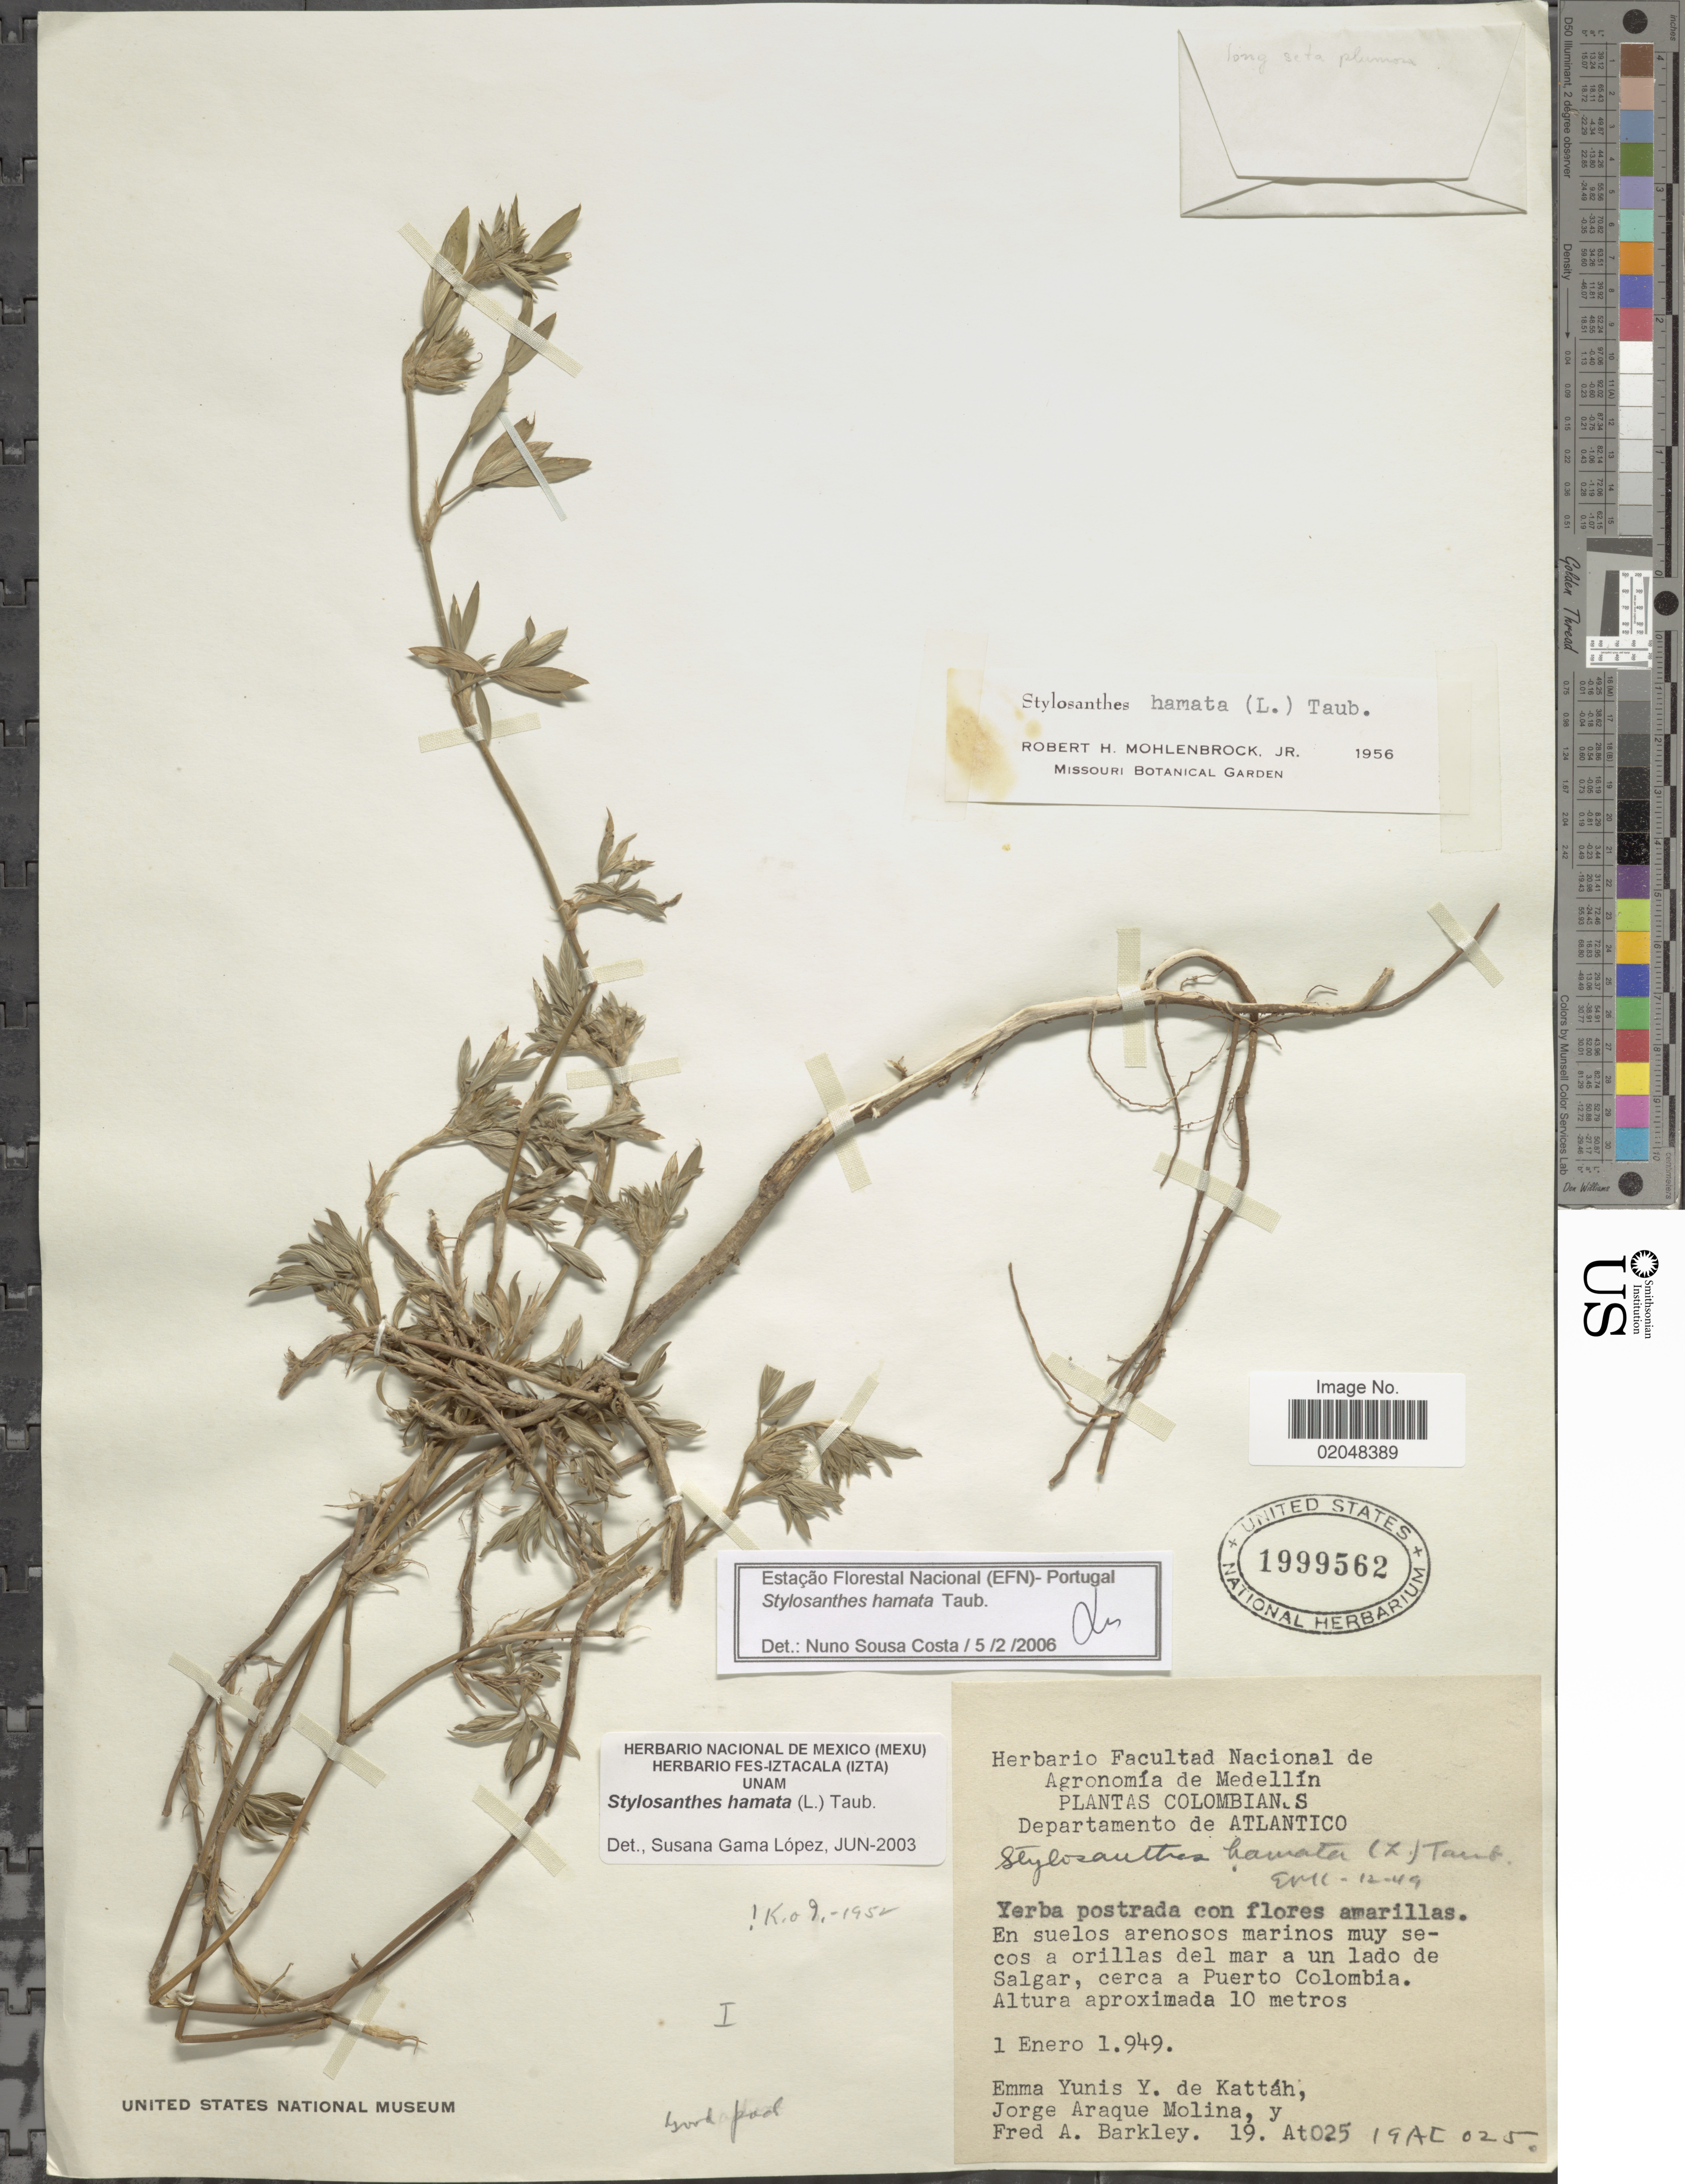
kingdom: Plantae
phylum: Tracheophyta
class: Magnoliopsida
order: Fabales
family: Fabaceae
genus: Stylosanthes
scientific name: Stylosanthes hamata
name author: (L.) Taub.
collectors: E. de Kattáh, J. A. Molina & F. A. Barkley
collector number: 19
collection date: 1949-01-04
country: Colombia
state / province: Atlántico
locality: En suelos arenosos marinos muy secos a orillas del mar un lado de Salgar, cerca a Puerto Colombia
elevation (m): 10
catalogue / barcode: US 1999562